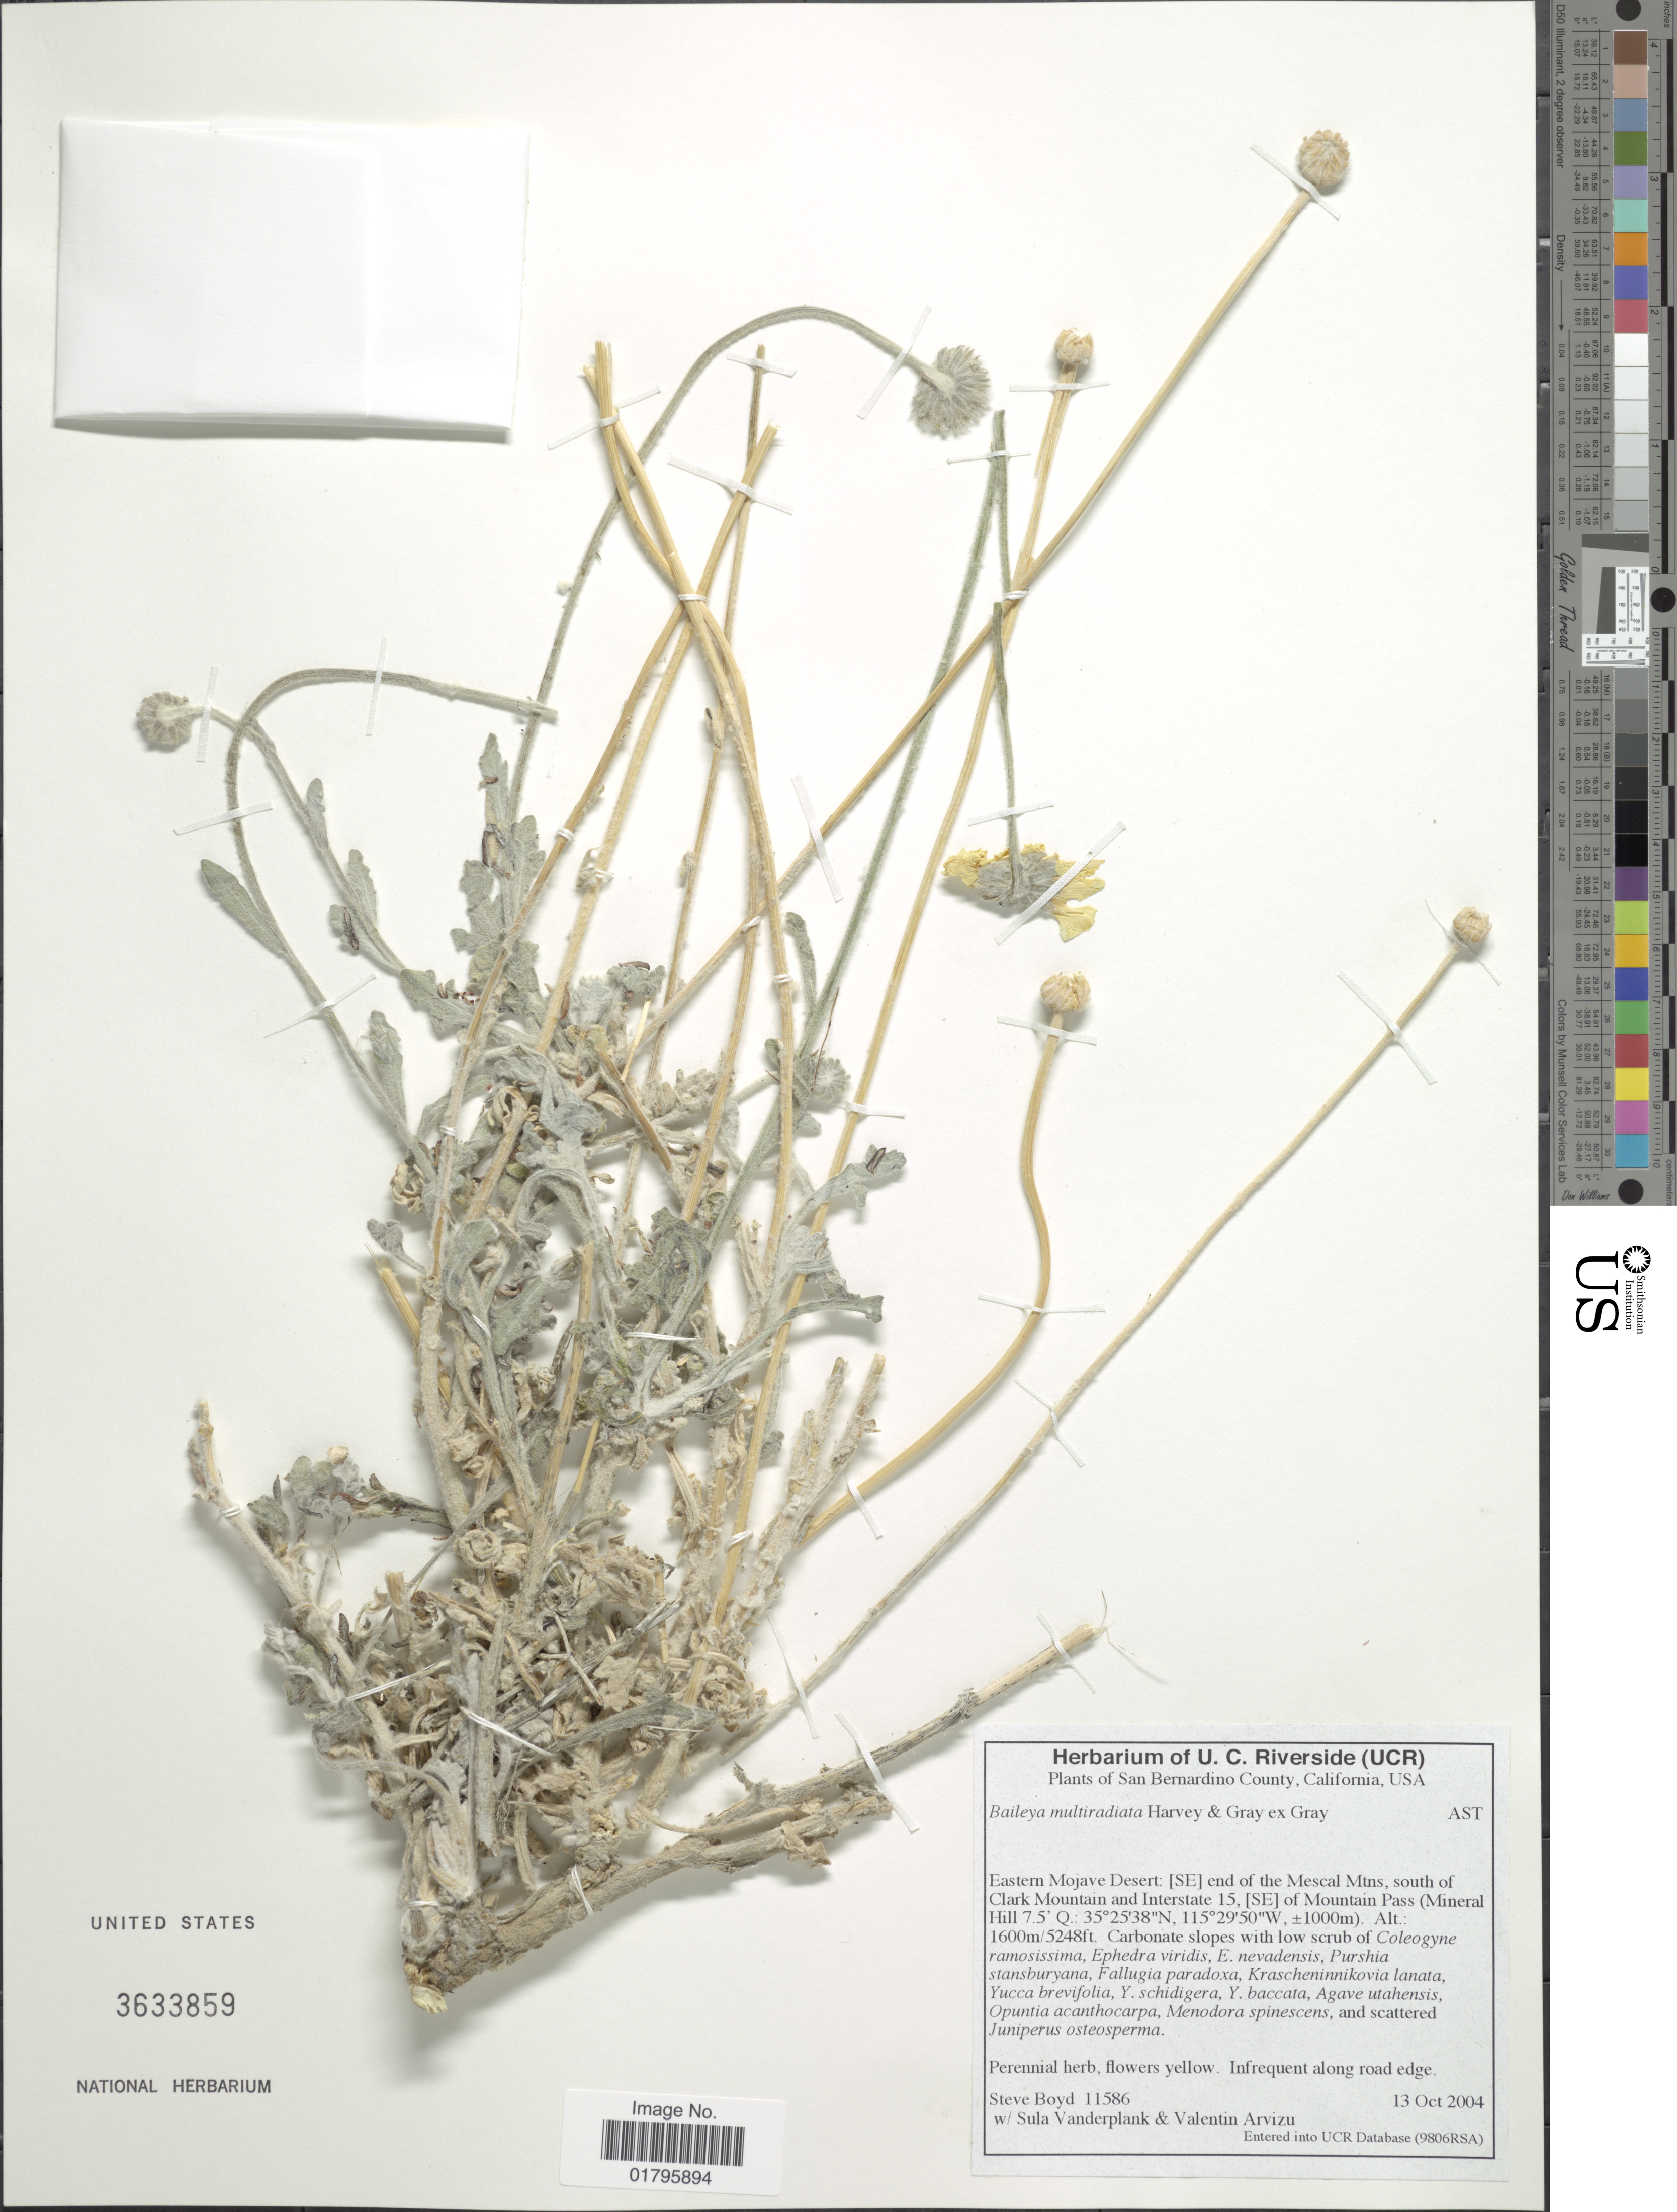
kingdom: Plantae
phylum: Tracheophyta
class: Magnoliopsida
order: Asterales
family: Asteraceae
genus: Baileya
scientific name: Baileya multiradiata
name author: Harv. & A. Gray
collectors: S. Boyd, S. Vanderplank & V. Arvizu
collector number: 11586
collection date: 2004-10-13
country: United States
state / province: California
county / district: San Bernardino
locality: San Bernardino County, California USA. Eastern Mojave Desert [SE] end of the Mescal Mtns, south of Clark Mountain and Interstate, 15, [SE] of Mountain Pass (Mineral Hill 7.5'Q)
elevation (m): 1000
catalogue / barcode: US 3633859